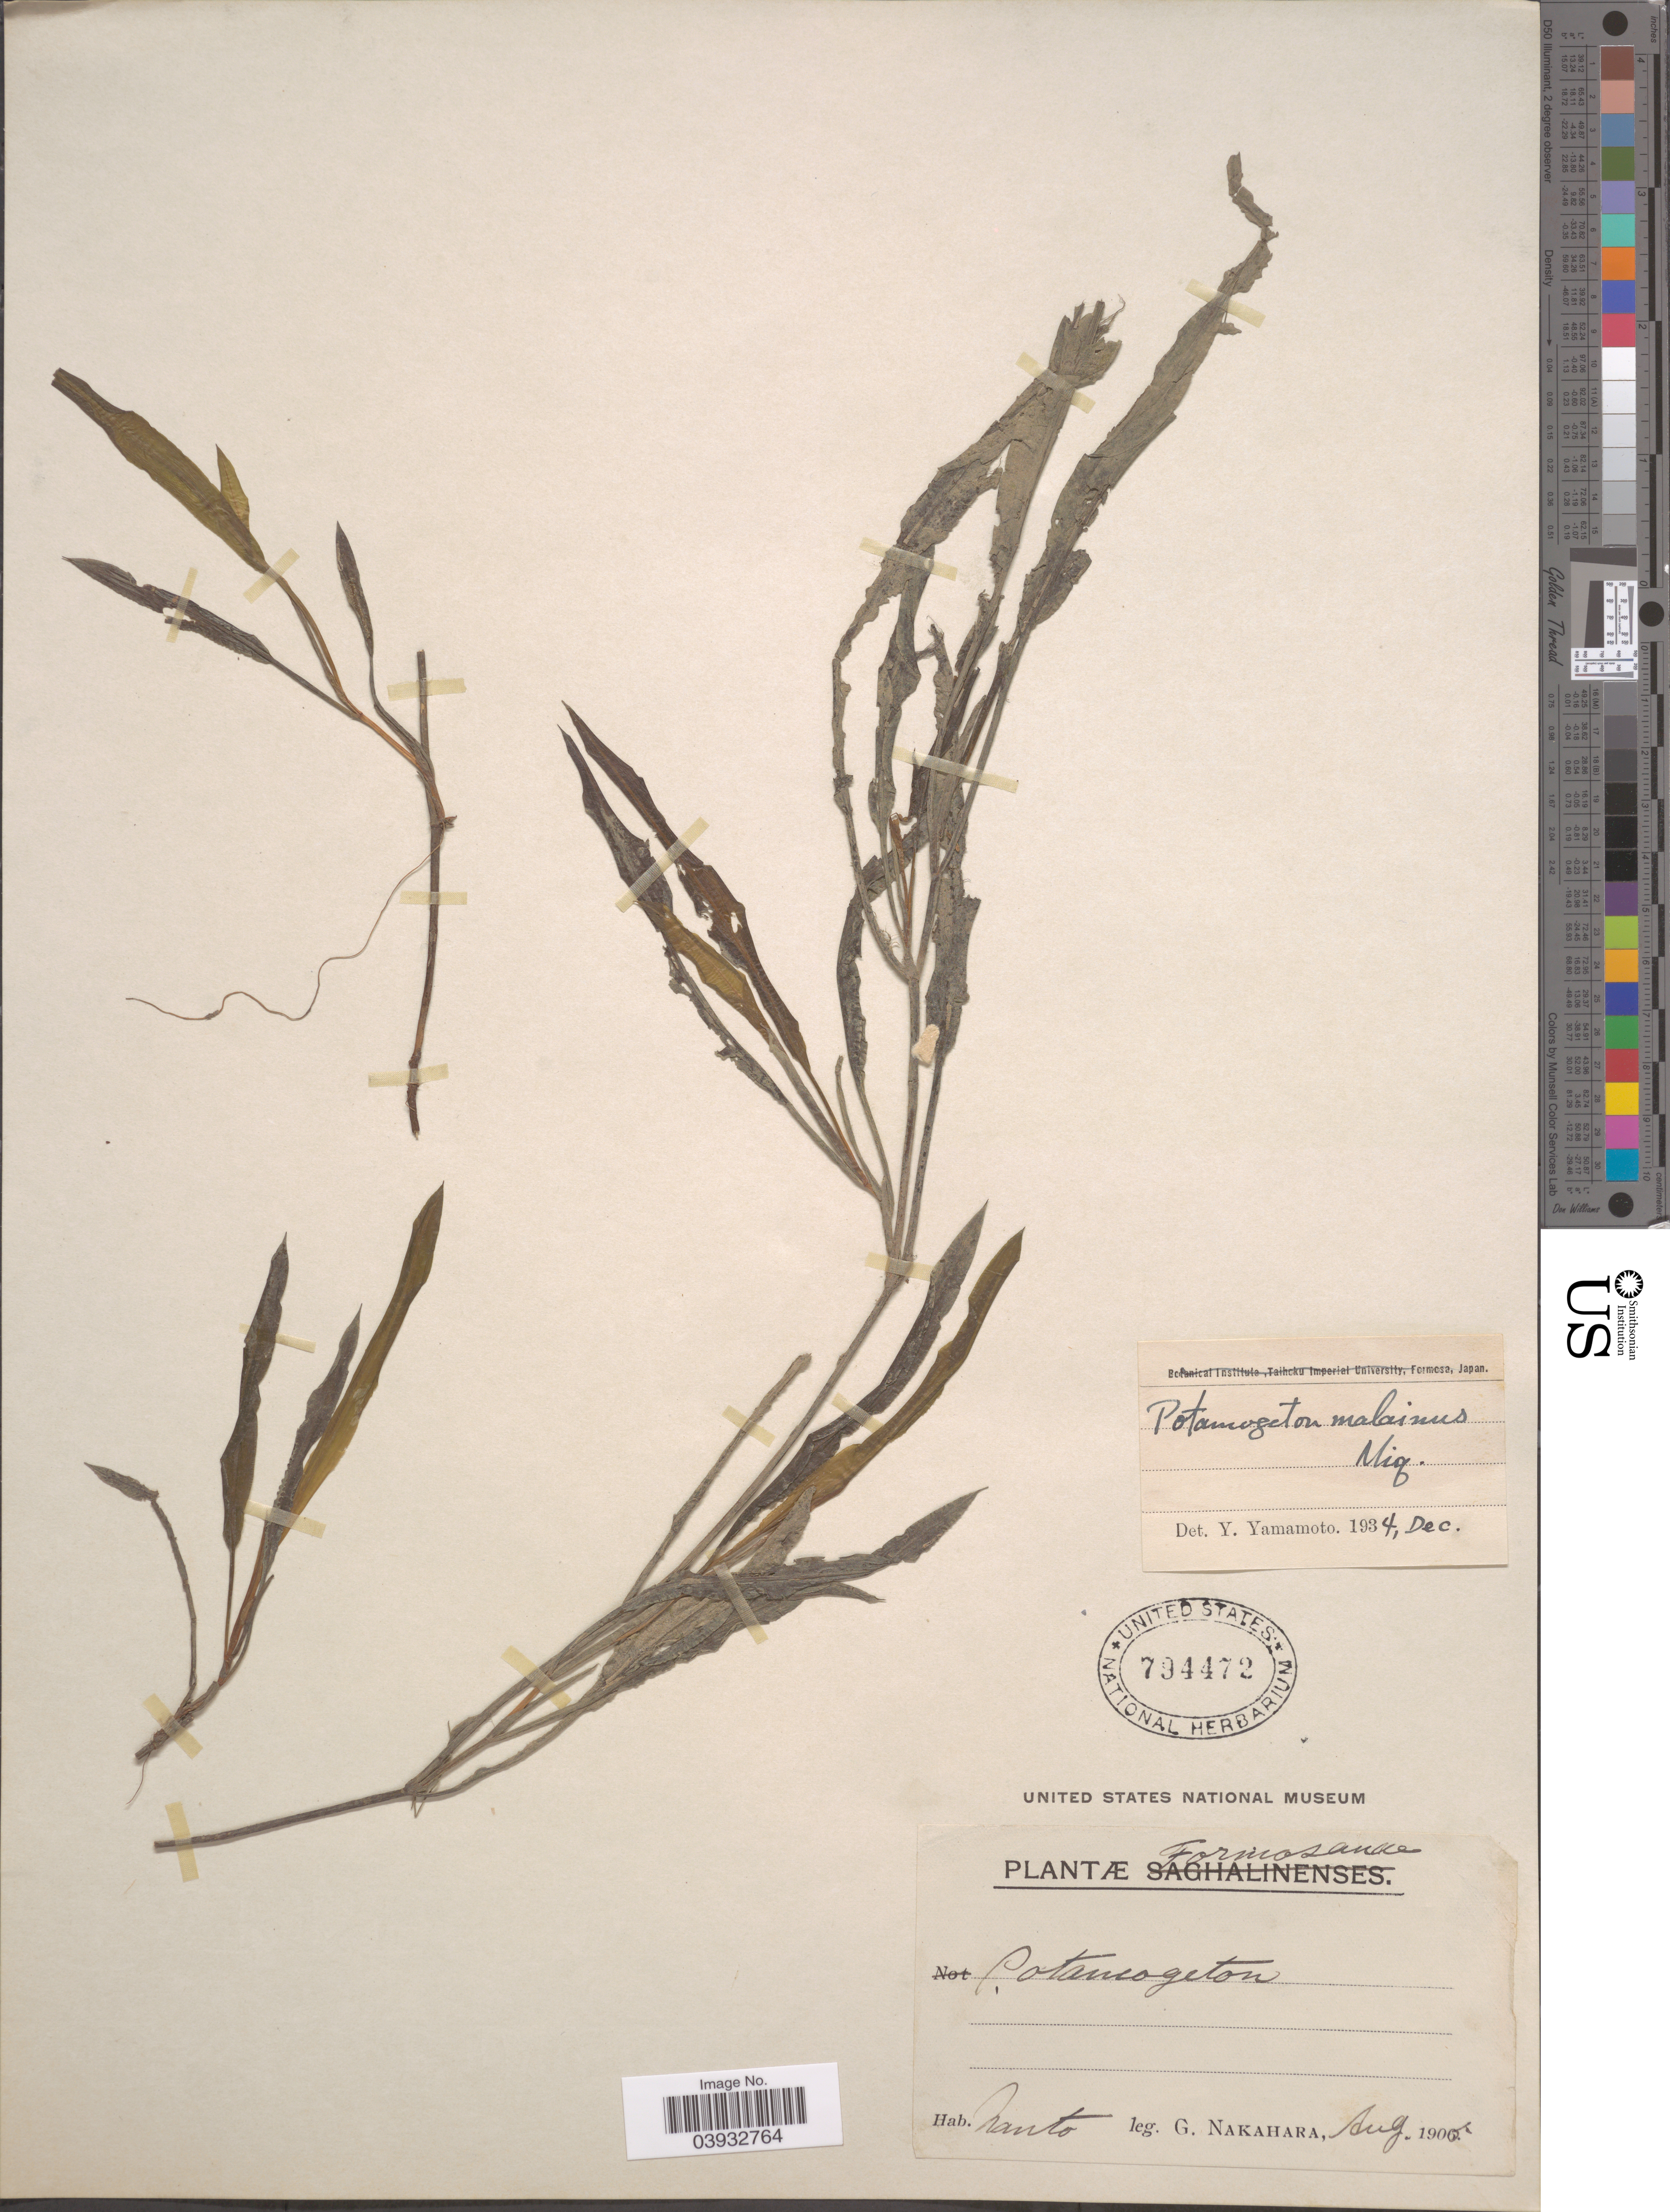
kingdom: Plantae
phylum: Tracheophyta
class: Liliopsida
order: Alismatales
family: Potamogetonaceae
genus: Potamogeton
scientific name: Potamogeton malaianus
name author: Miq.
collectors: G. Nakahara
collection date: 1905-08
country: Taiwan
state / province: Nantou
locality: Nanto.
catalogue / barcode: US 794472